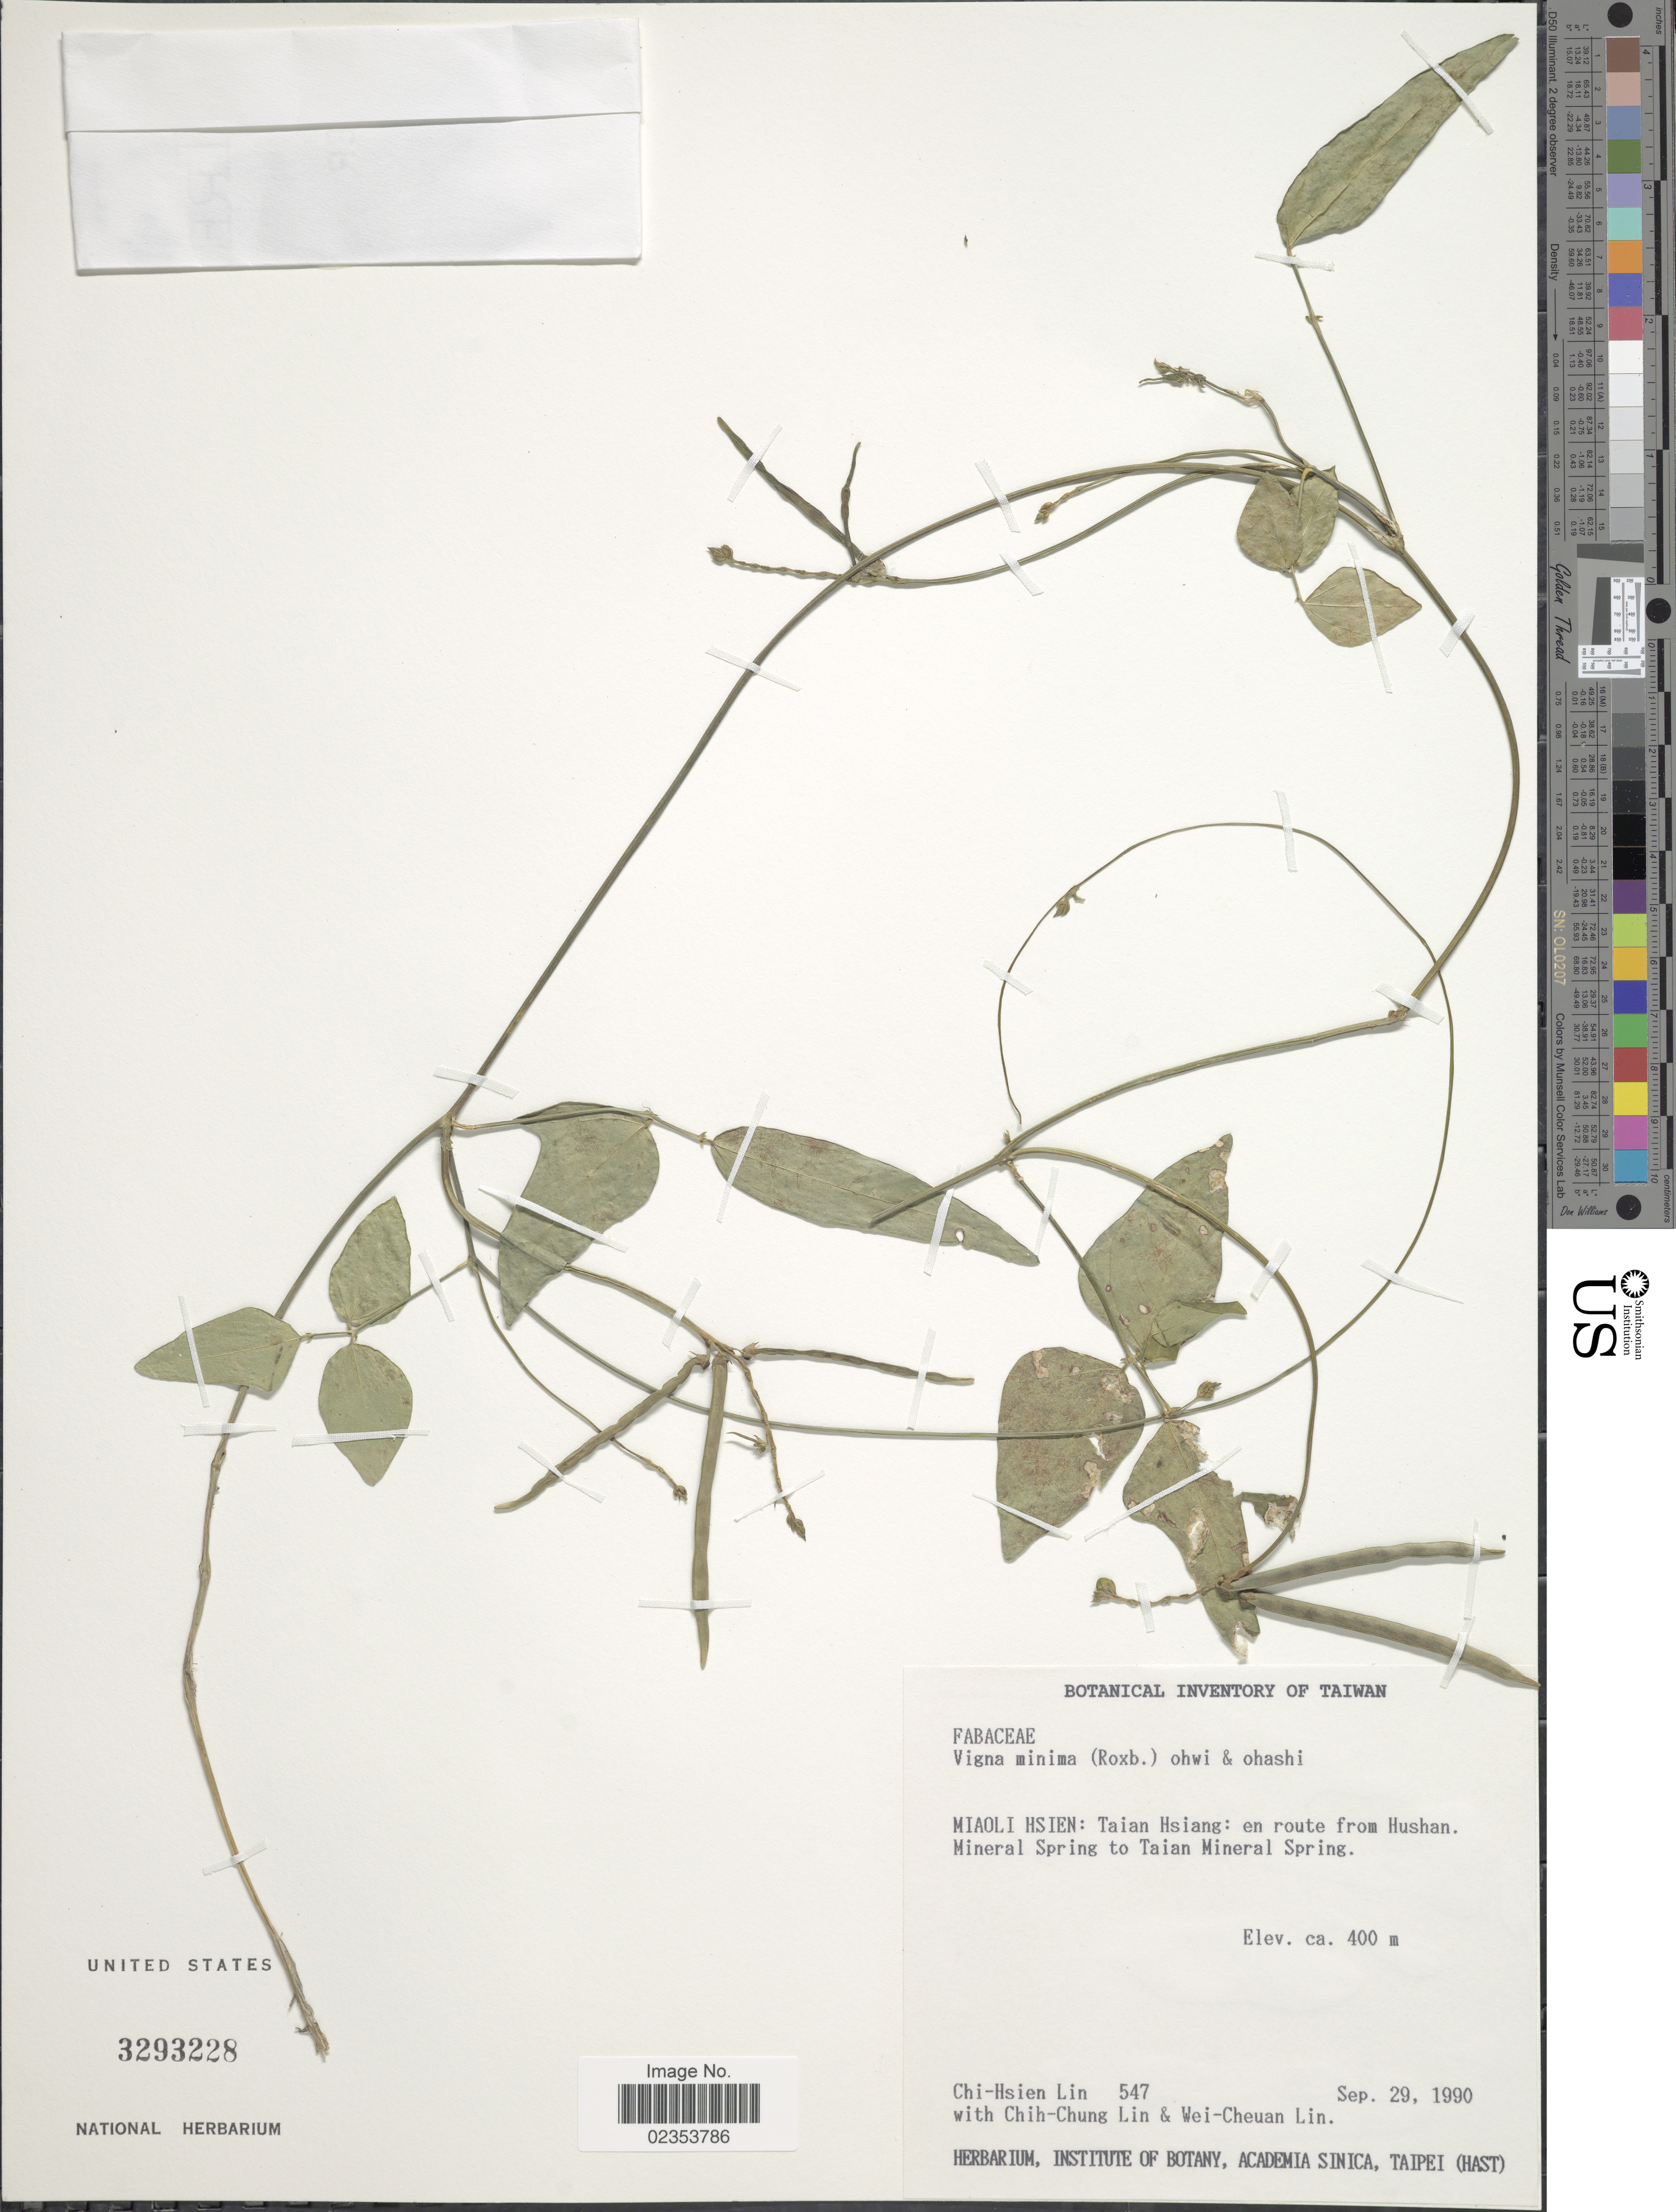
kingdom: Plantae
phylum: Tracheophyta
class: Magnoliopsida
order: Fabales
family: Fabaceae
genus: Vigna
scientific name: Vigna minima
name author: (Roxb.) Ohwi & H. Ohashi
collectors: C. Lin, C. Lin & W. Lin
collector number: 547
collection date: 1990-09-29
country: Taiwan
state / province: Miaoli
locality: Miaoli Hsien: Taian Hsiang: en route from Hushan Mineral Spring to Taian Mineral Spring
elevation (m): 400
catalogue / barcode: US 3293228